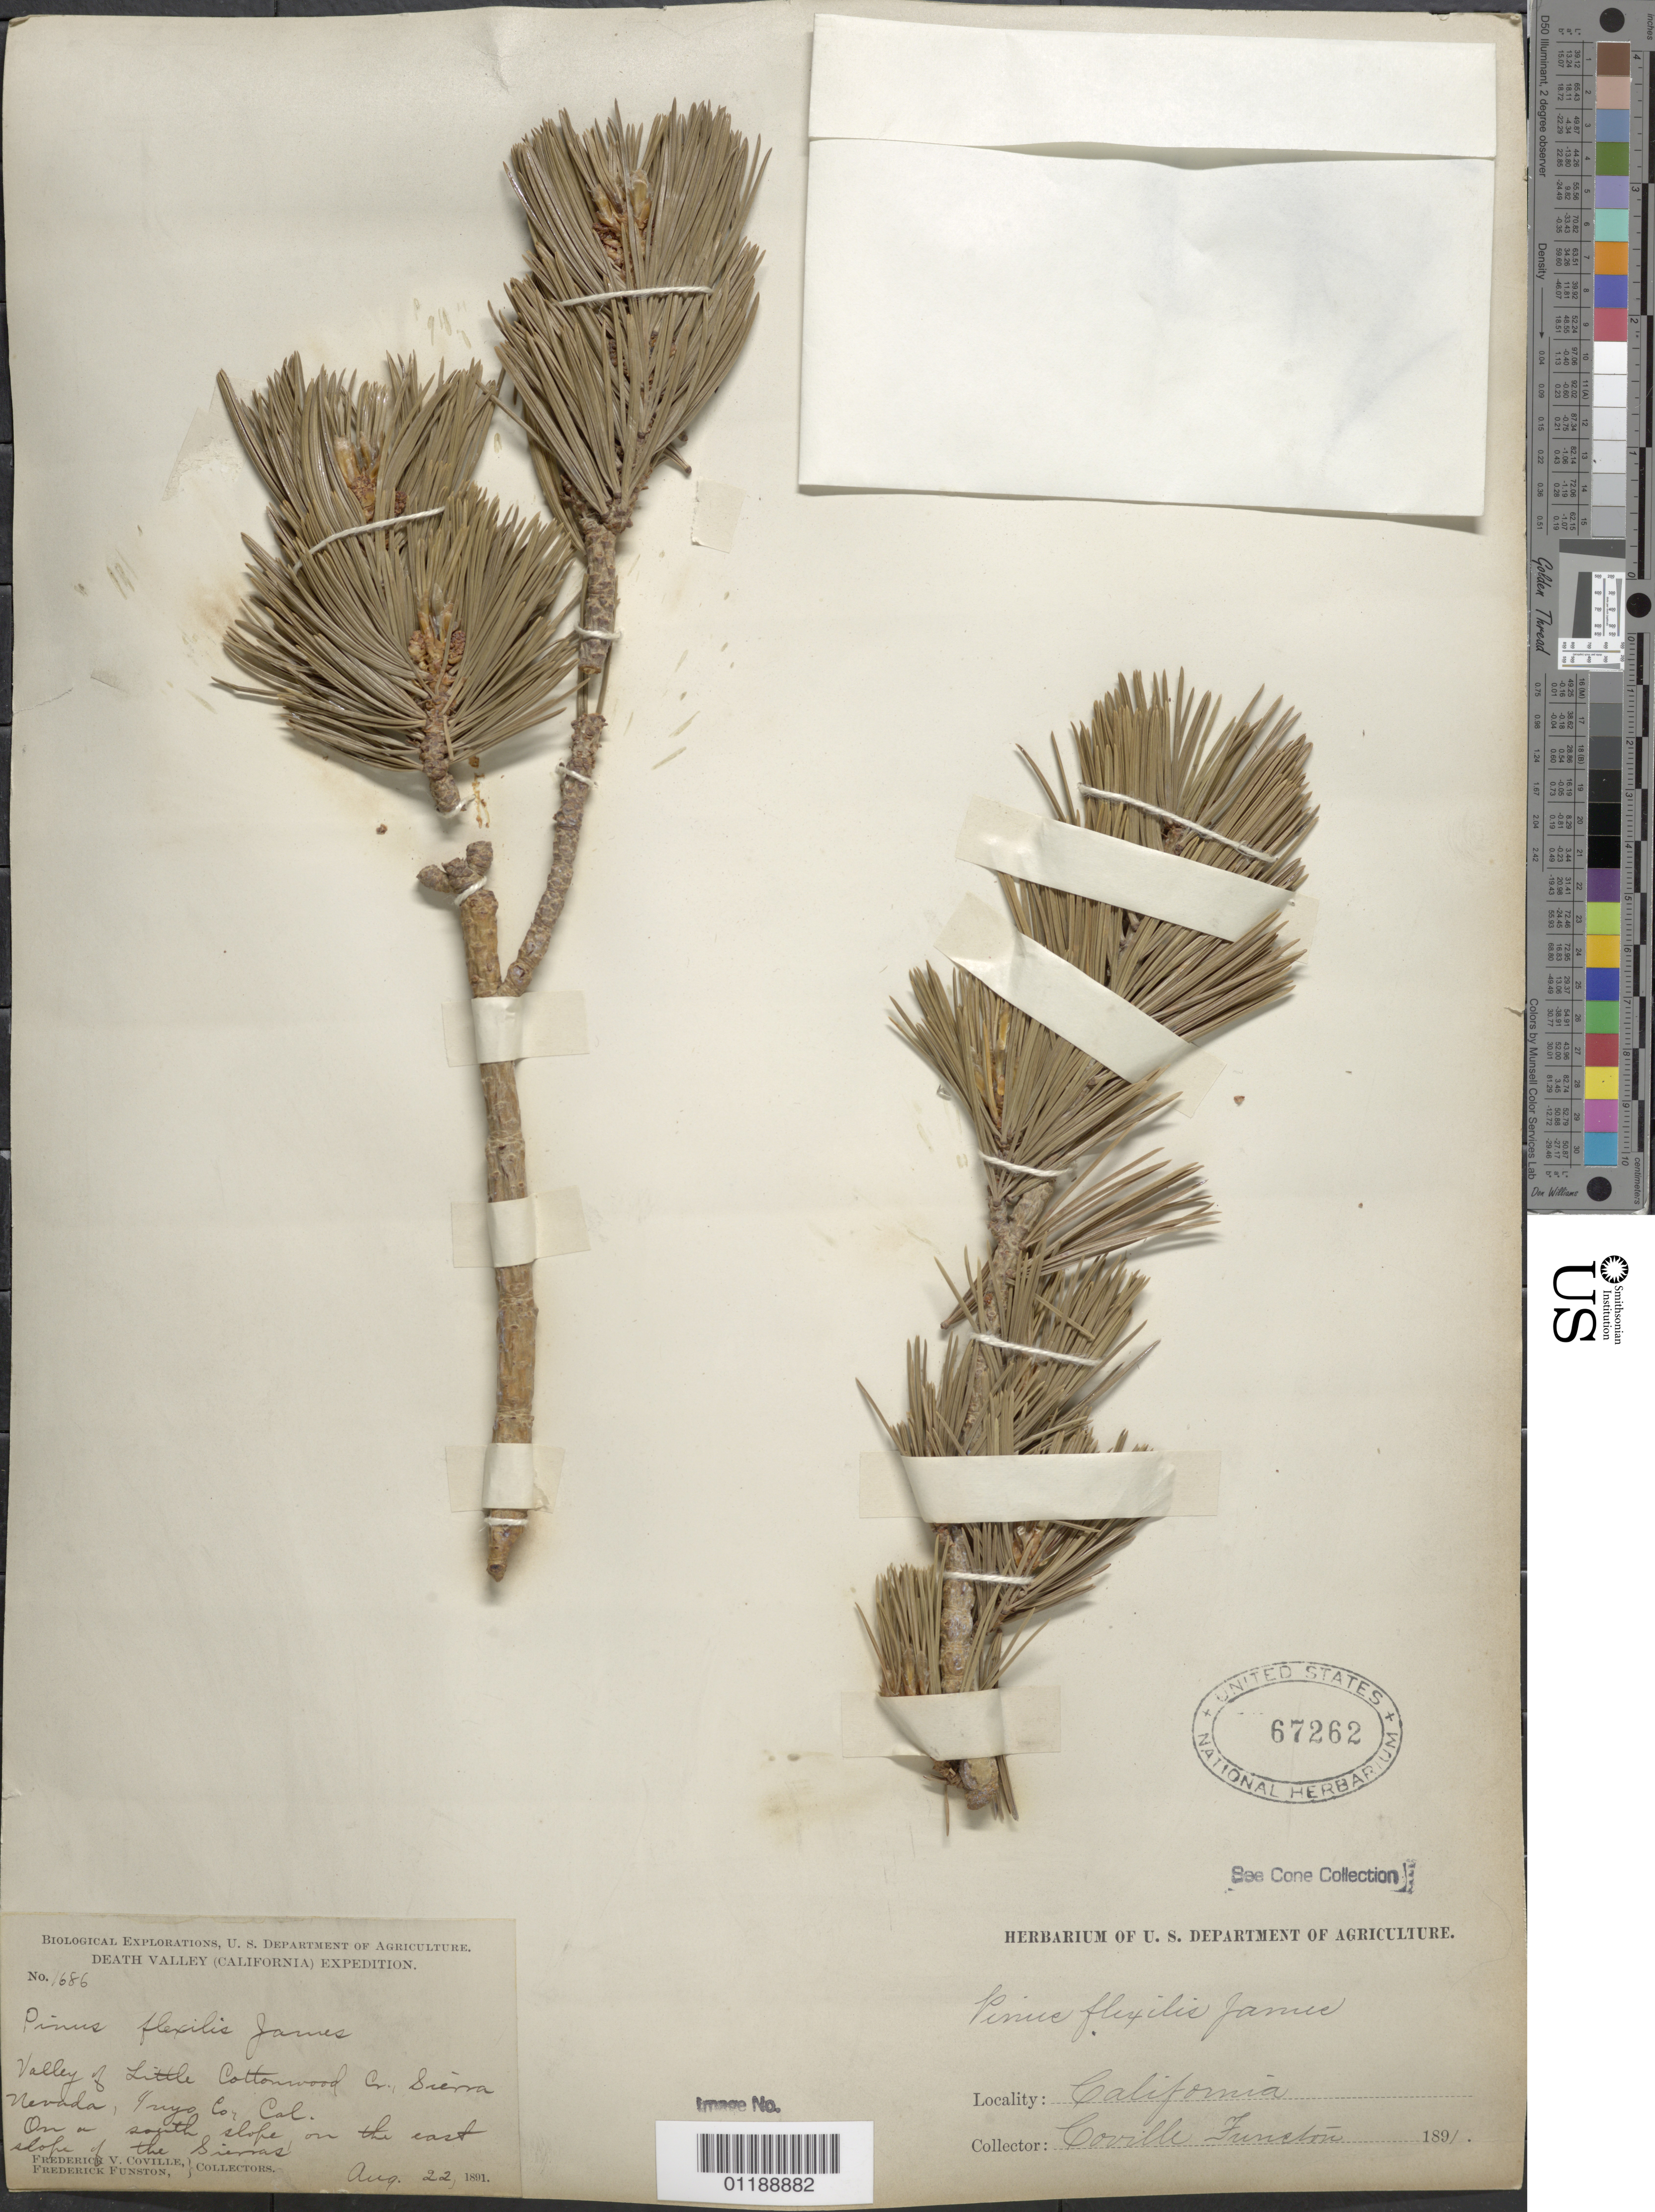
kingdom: Plantae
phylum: Tracheophyta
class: Pinopsida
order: Pinales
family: Pinaceae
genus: Pinus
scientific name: Pinus flexilis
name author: E. James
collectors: F. V. Coville & F. Funston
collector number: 1686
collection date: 1891-08-22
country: United States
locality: Valley of Little Cottonwood Cr. Sierra Nevada, Inyo Co. Cal.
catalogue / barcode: US 67262